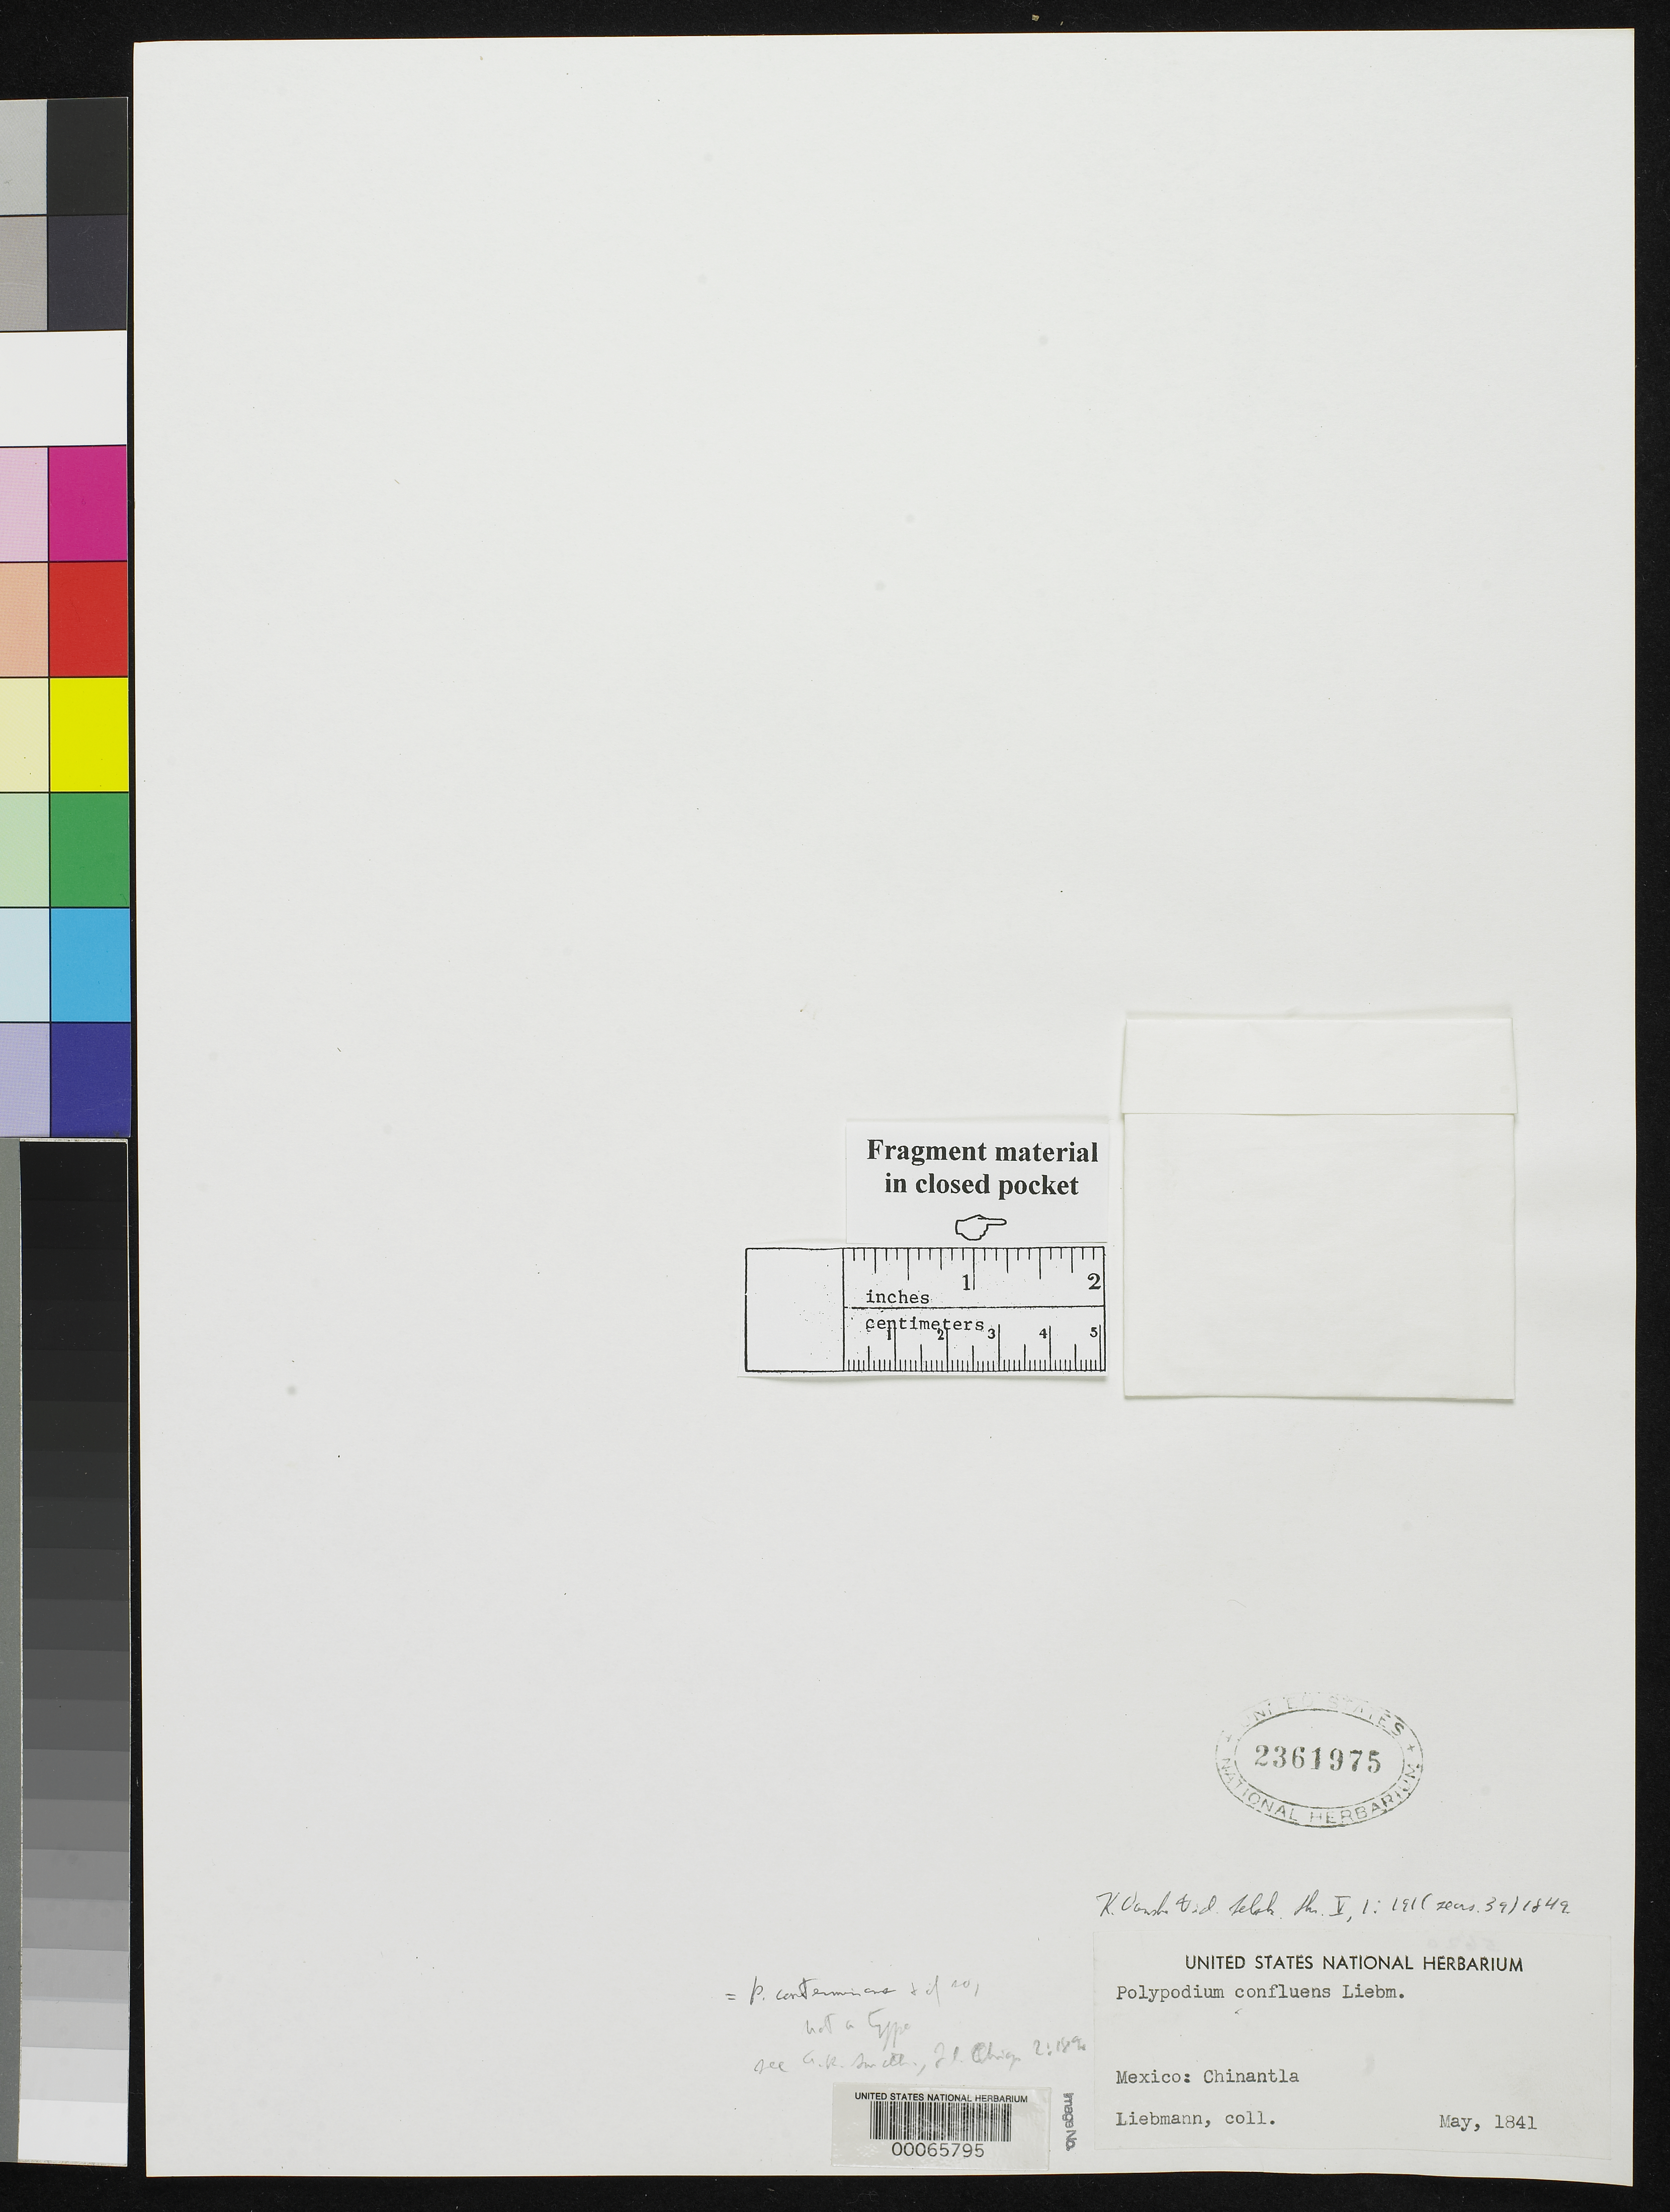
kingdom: Plantae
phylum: Tracheophyta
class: Polypodiopsida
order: Polypodiales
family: Polypodiaceae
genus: Polypodium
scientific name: Polypodium confluens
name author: Liebm.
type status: Type Fragment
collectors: F. M. Liebmann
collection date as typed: May 1841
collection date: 1841-05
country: Mexico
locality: Chinantia.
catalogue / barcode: US 2361975